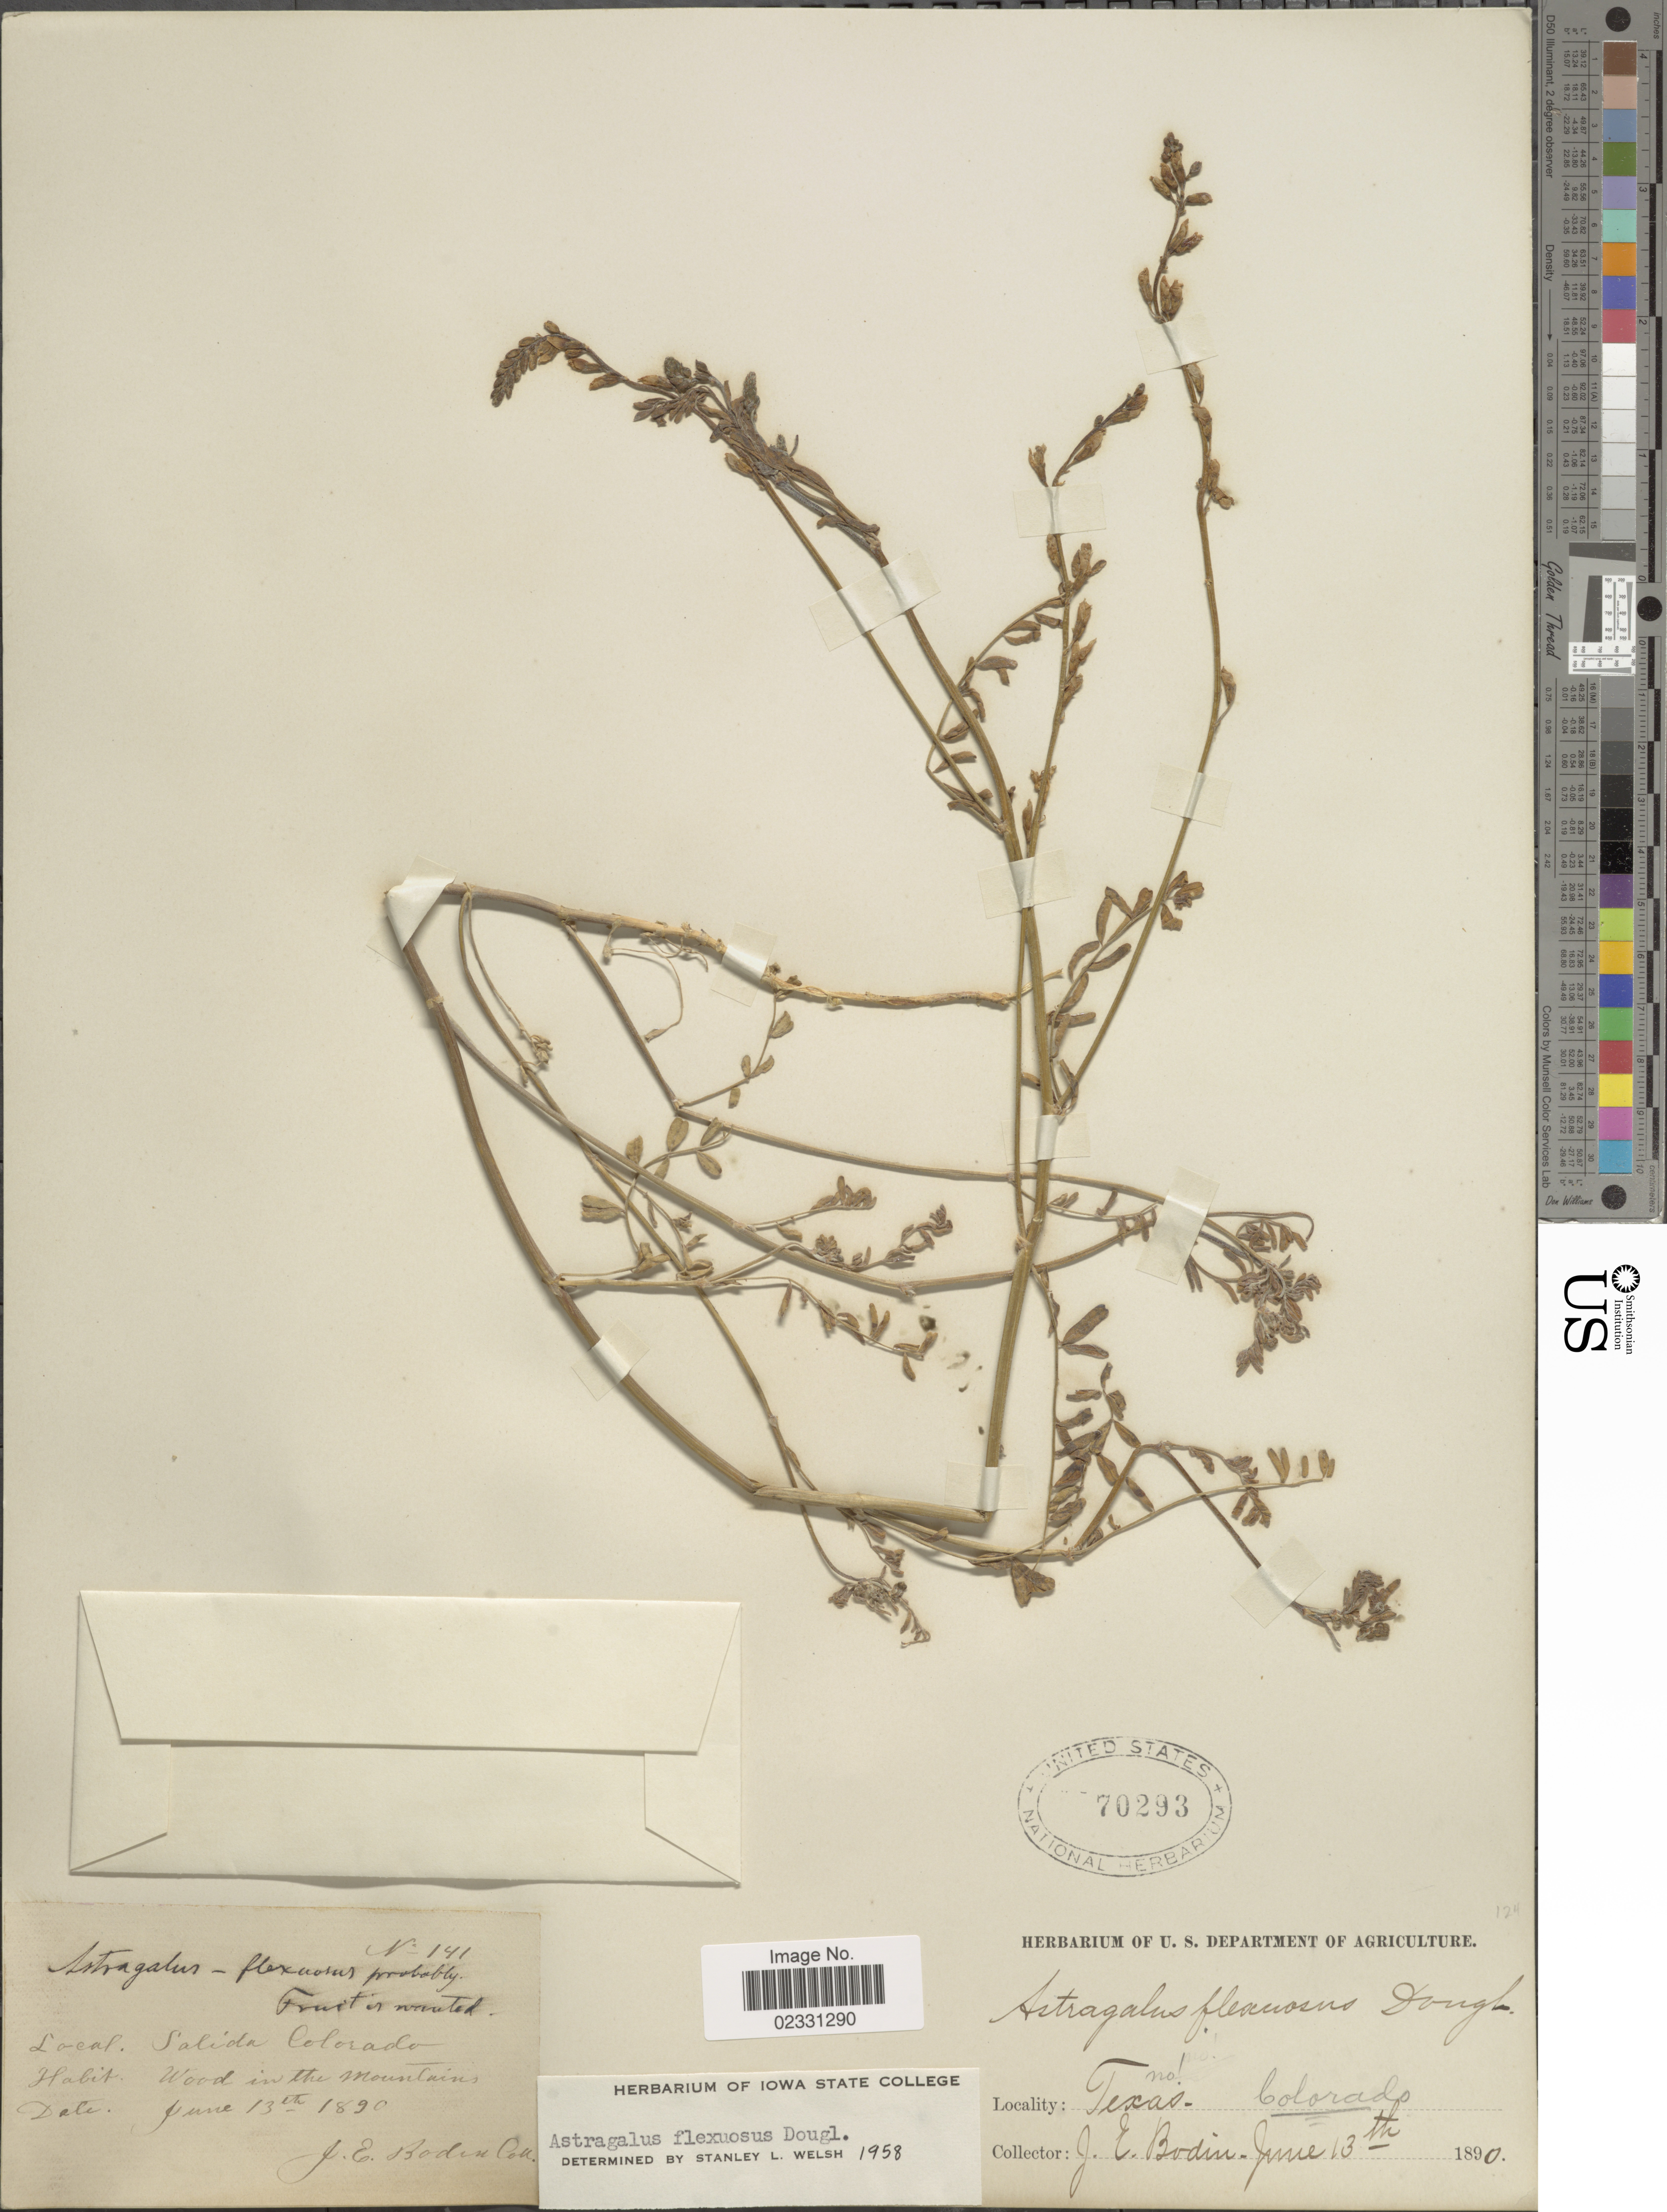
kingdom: Plantae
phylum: Tracheophyta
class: Magnoliopsida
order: Fabales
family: Fabaceae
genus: Astragalus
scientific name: Astragalus flexuosus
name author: (Hook.) Douglas ex G. Don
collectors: J. E. Bodin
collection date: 1890-06-13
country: United States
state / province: Colorado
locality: Texas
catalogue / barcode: US 70293